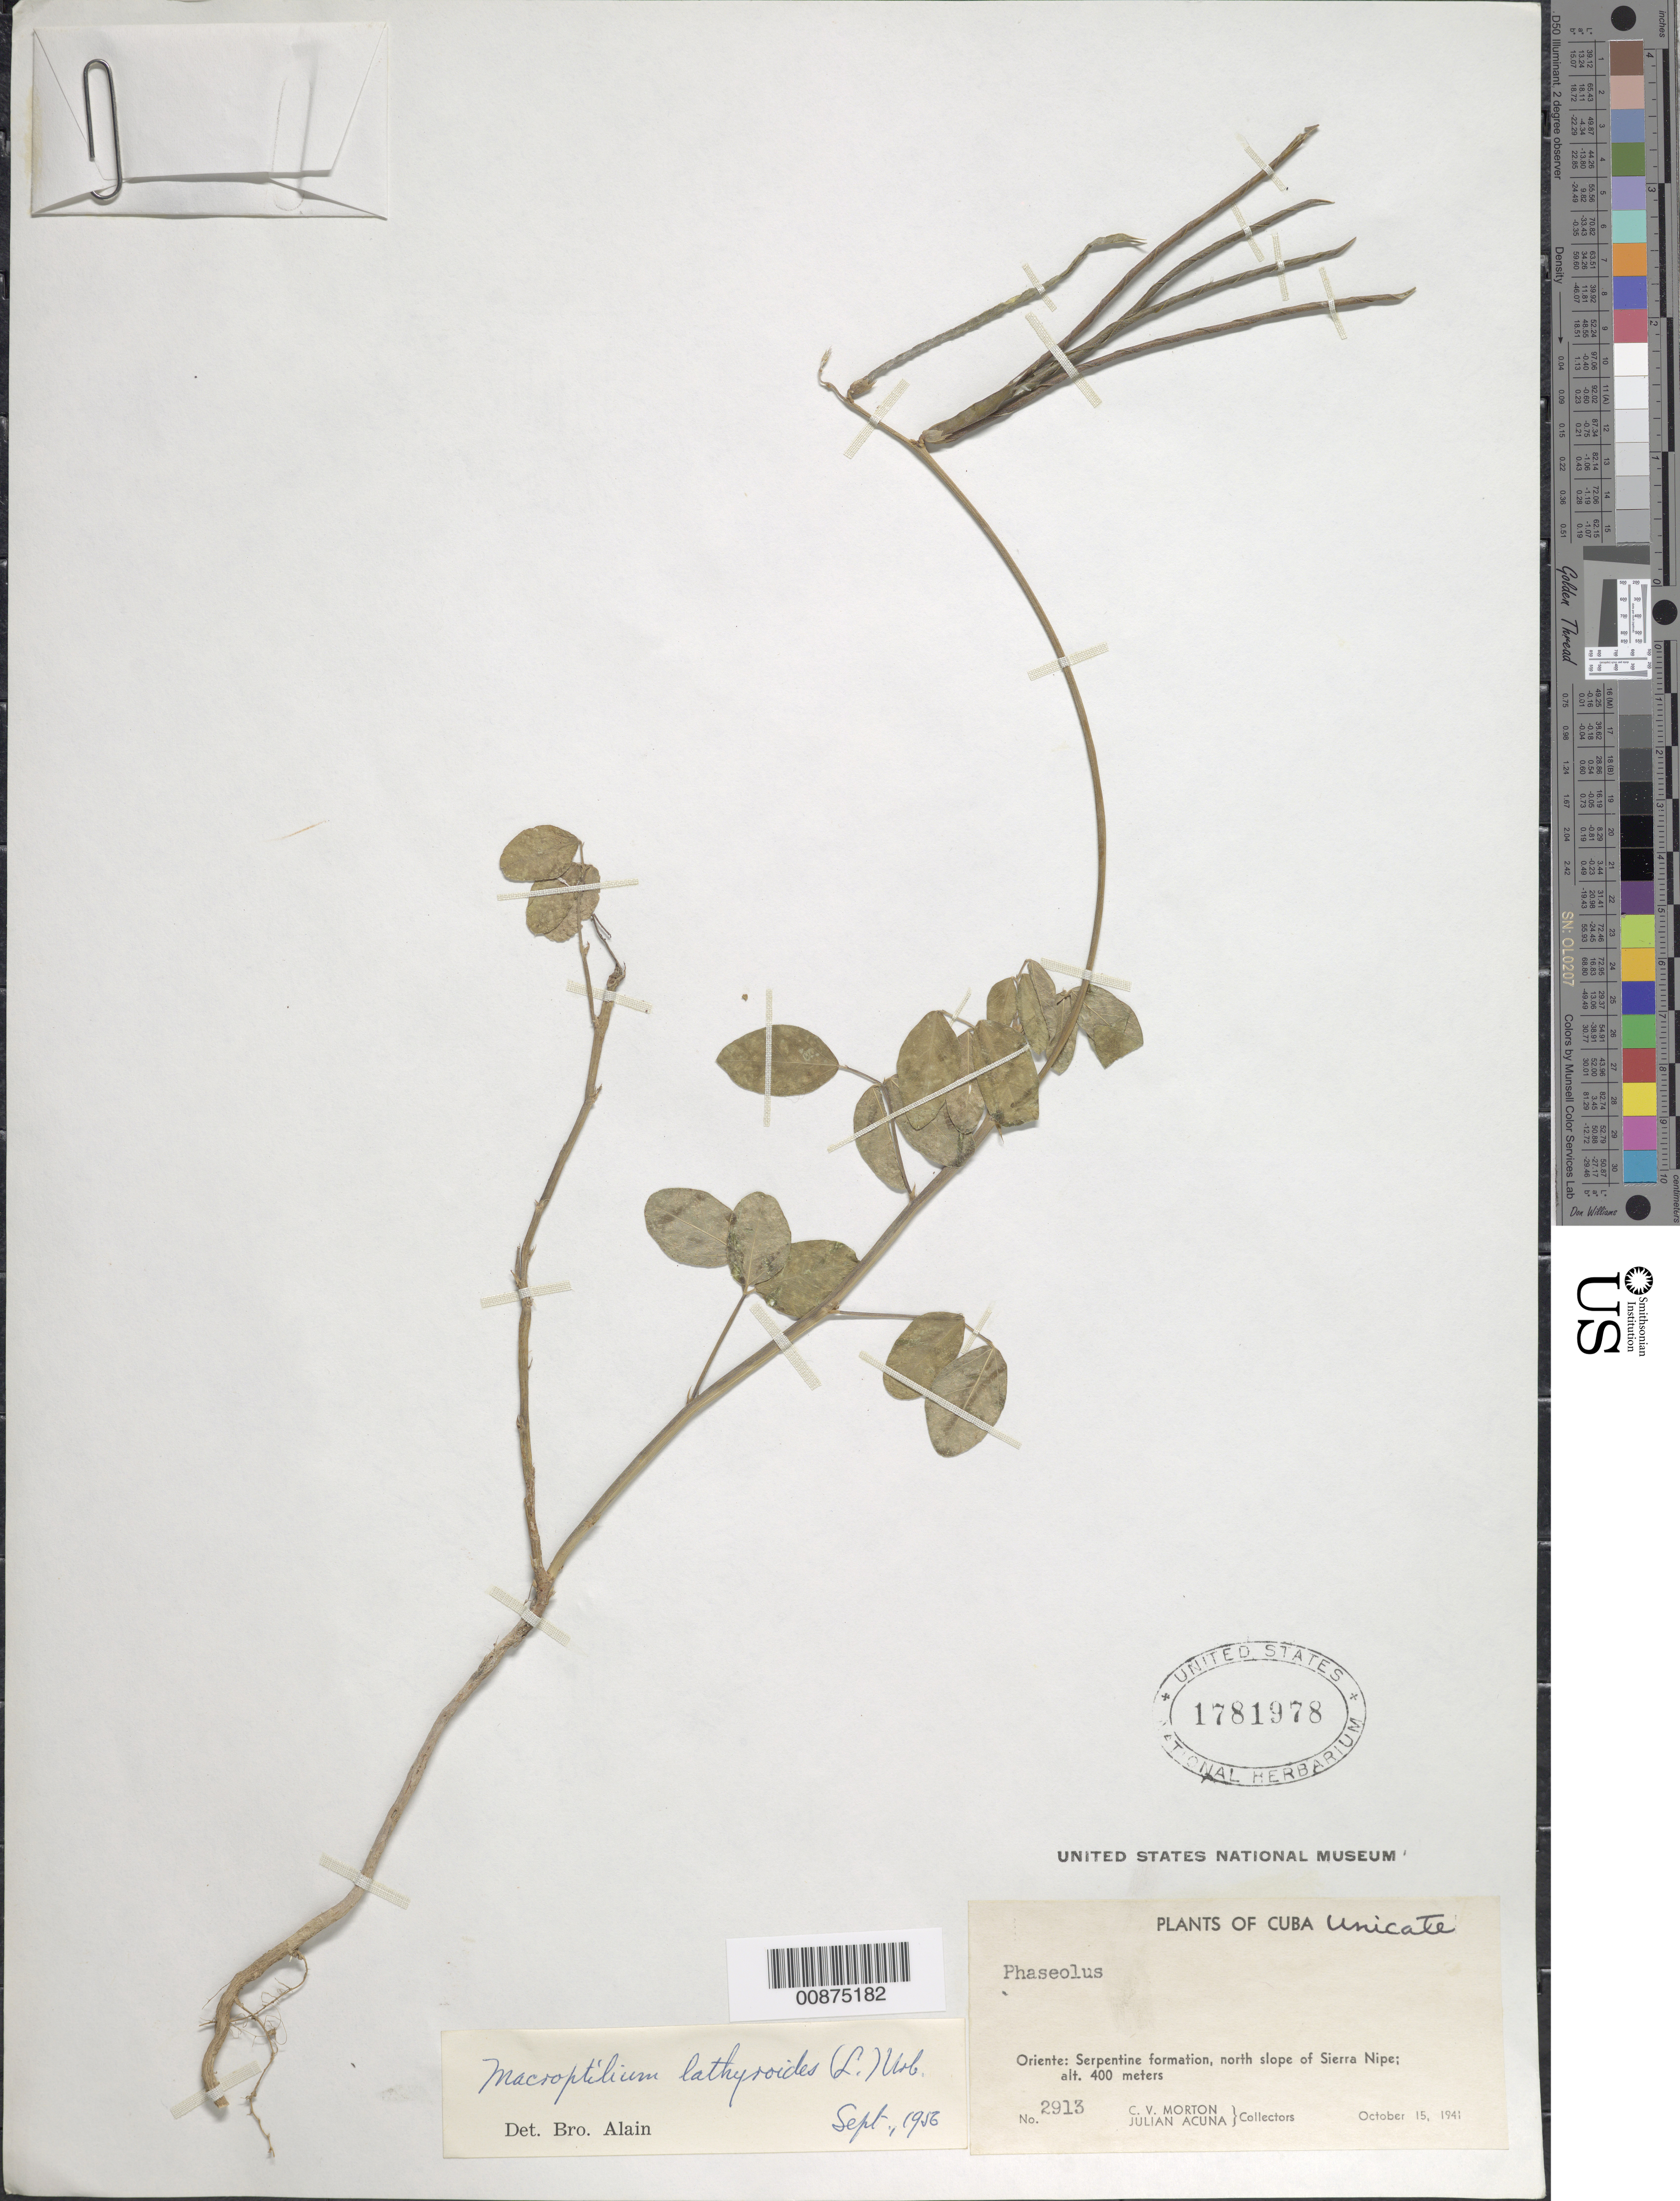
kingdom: Plantae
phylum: Tracheophyta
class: Magnoliopsida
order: Fabales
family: Fabaceae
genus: Macroptilium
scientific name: Macroptilium lathyroides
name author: (L.) Urb.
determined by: Liogier, Alain H.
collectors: C. V. Morton & J. Acuña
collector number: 2913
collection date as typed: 15 Oct 1941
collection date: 1941-10-15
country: Cuba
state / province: Holguín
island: Cuba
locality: North slope of Sierra Nipe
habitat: Serpentine formation.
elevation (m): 400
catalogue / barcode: US 1781978